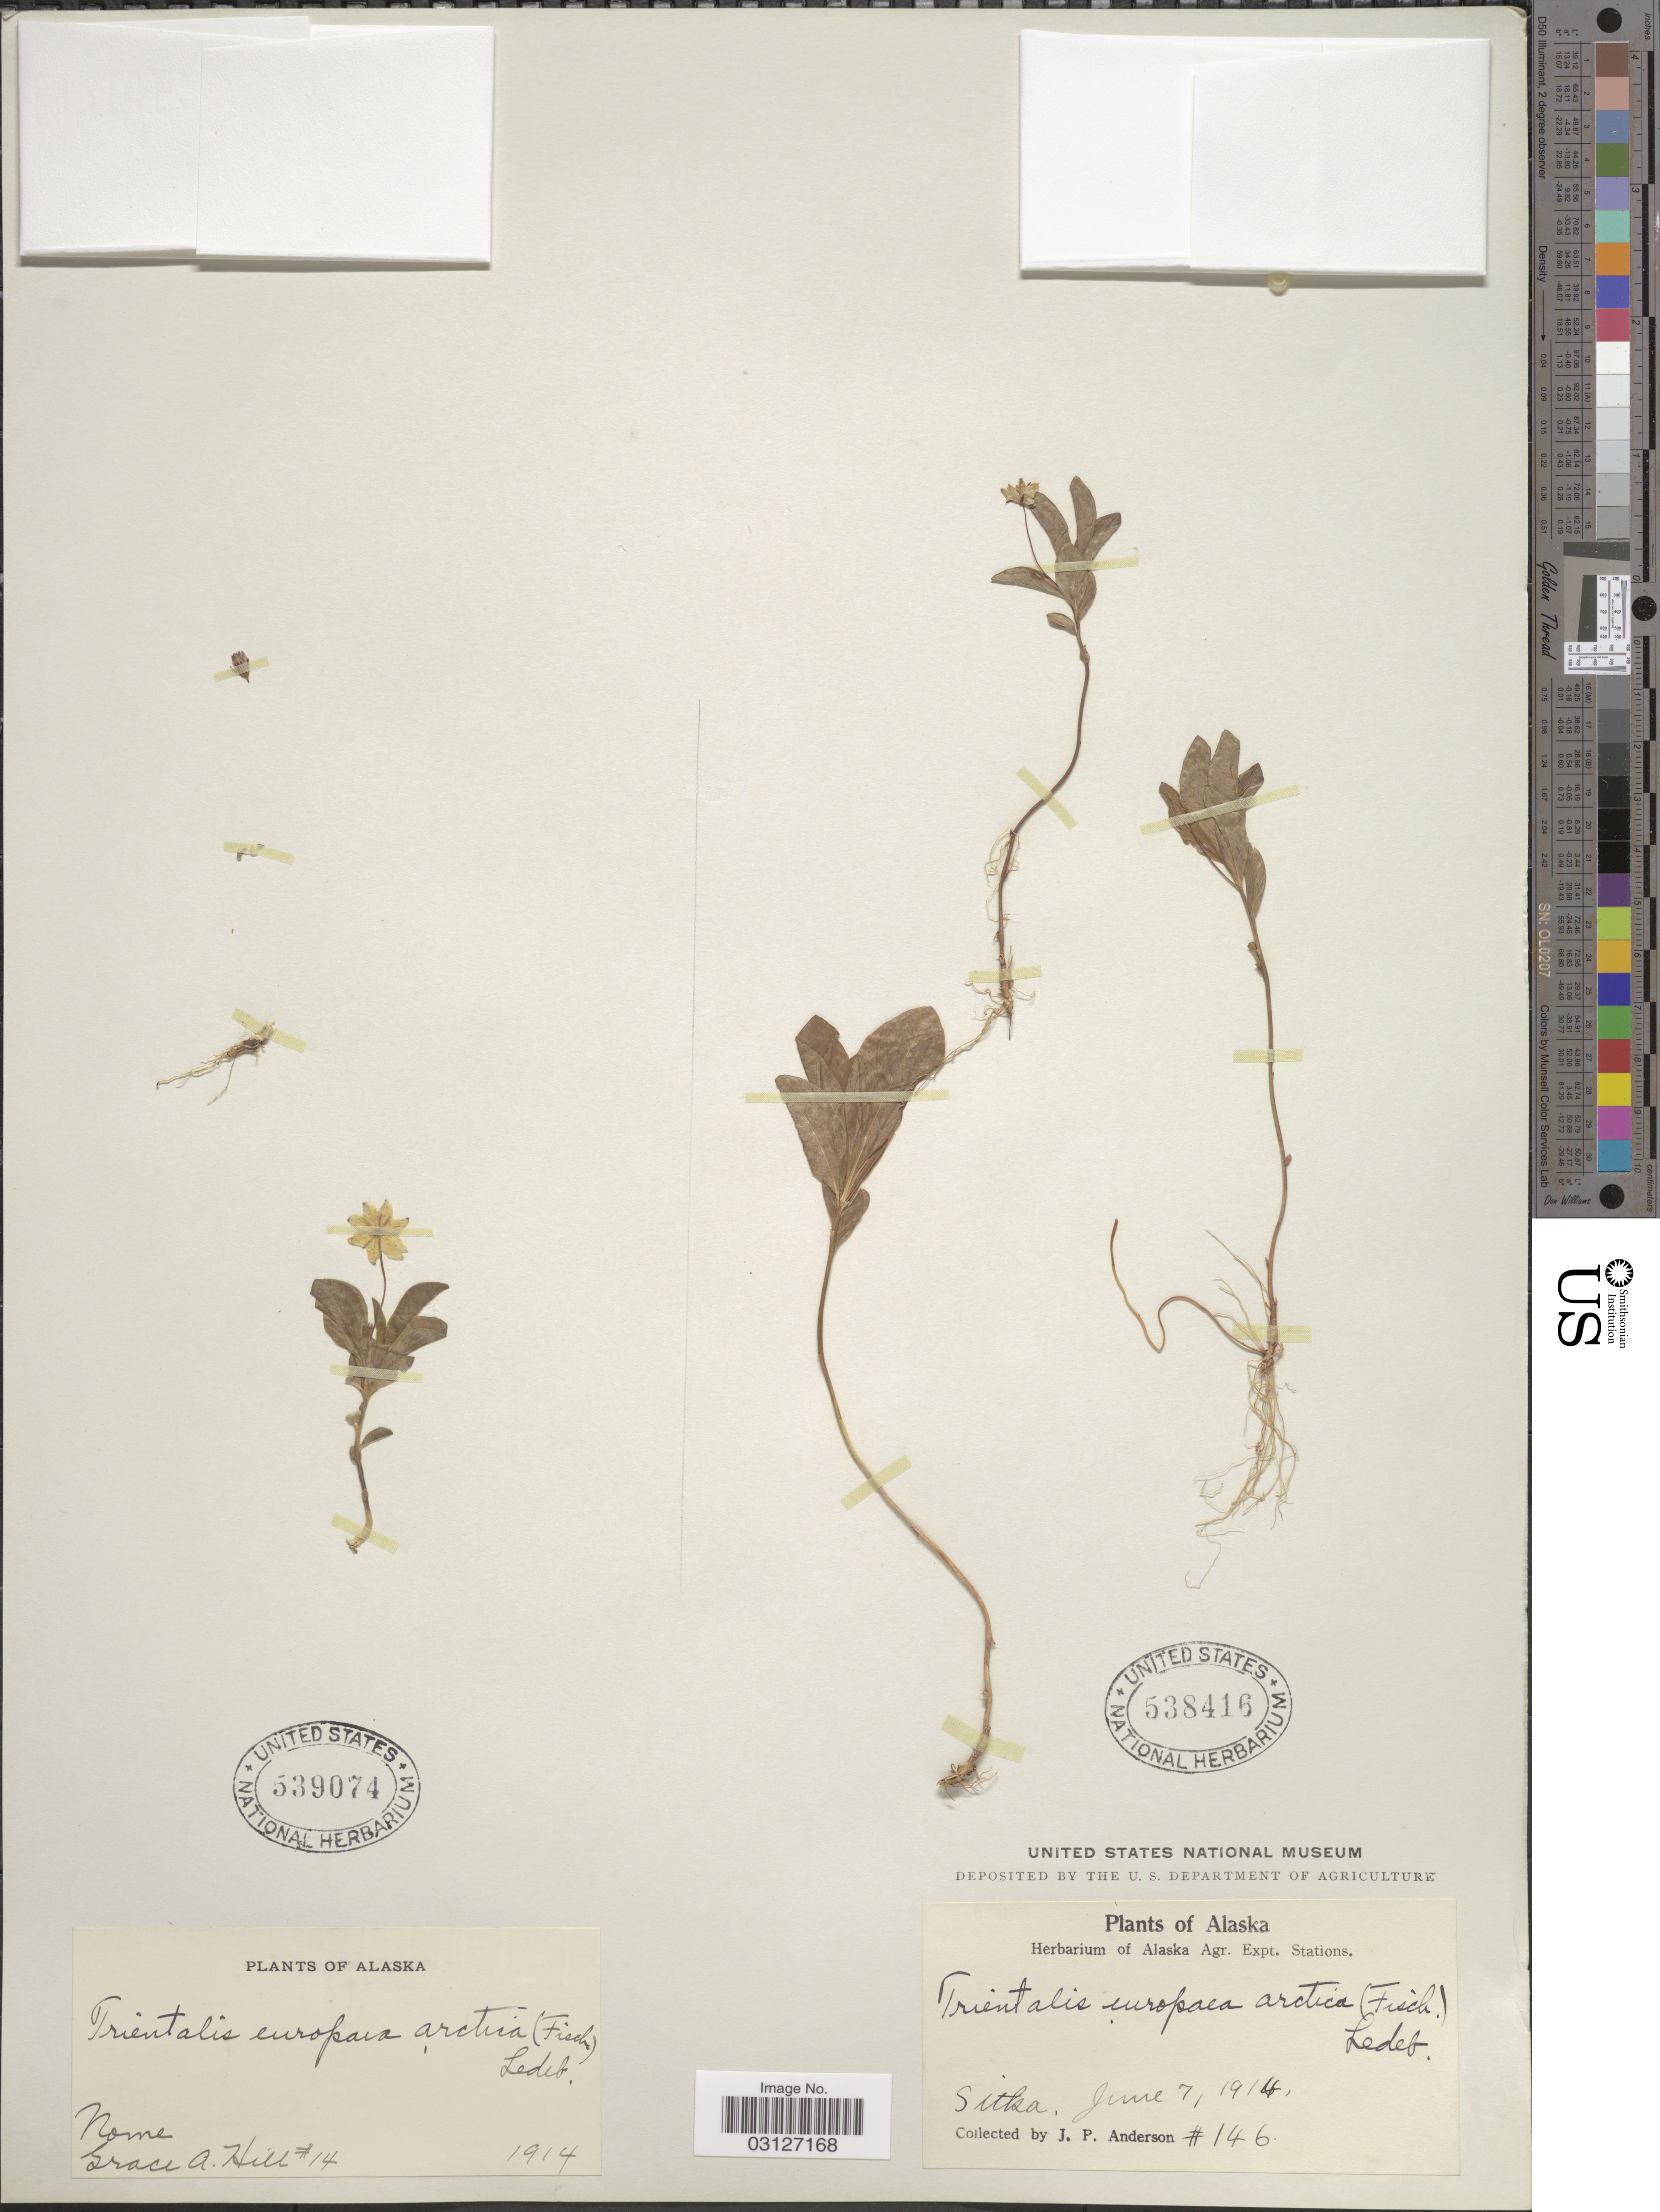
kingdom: Plantae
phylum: Tracheophyta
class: Magnoliopsida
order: Ericales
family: Primulaceae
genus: Trientalis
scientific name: Trientalis europaea subsp. arctica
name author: (Fisch. ex Hook.) Hultén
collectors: J. P. Anderson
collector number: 146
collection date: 1914-06-07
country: United States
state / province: Alaska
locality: Sitka.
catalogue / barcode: US 538416-2